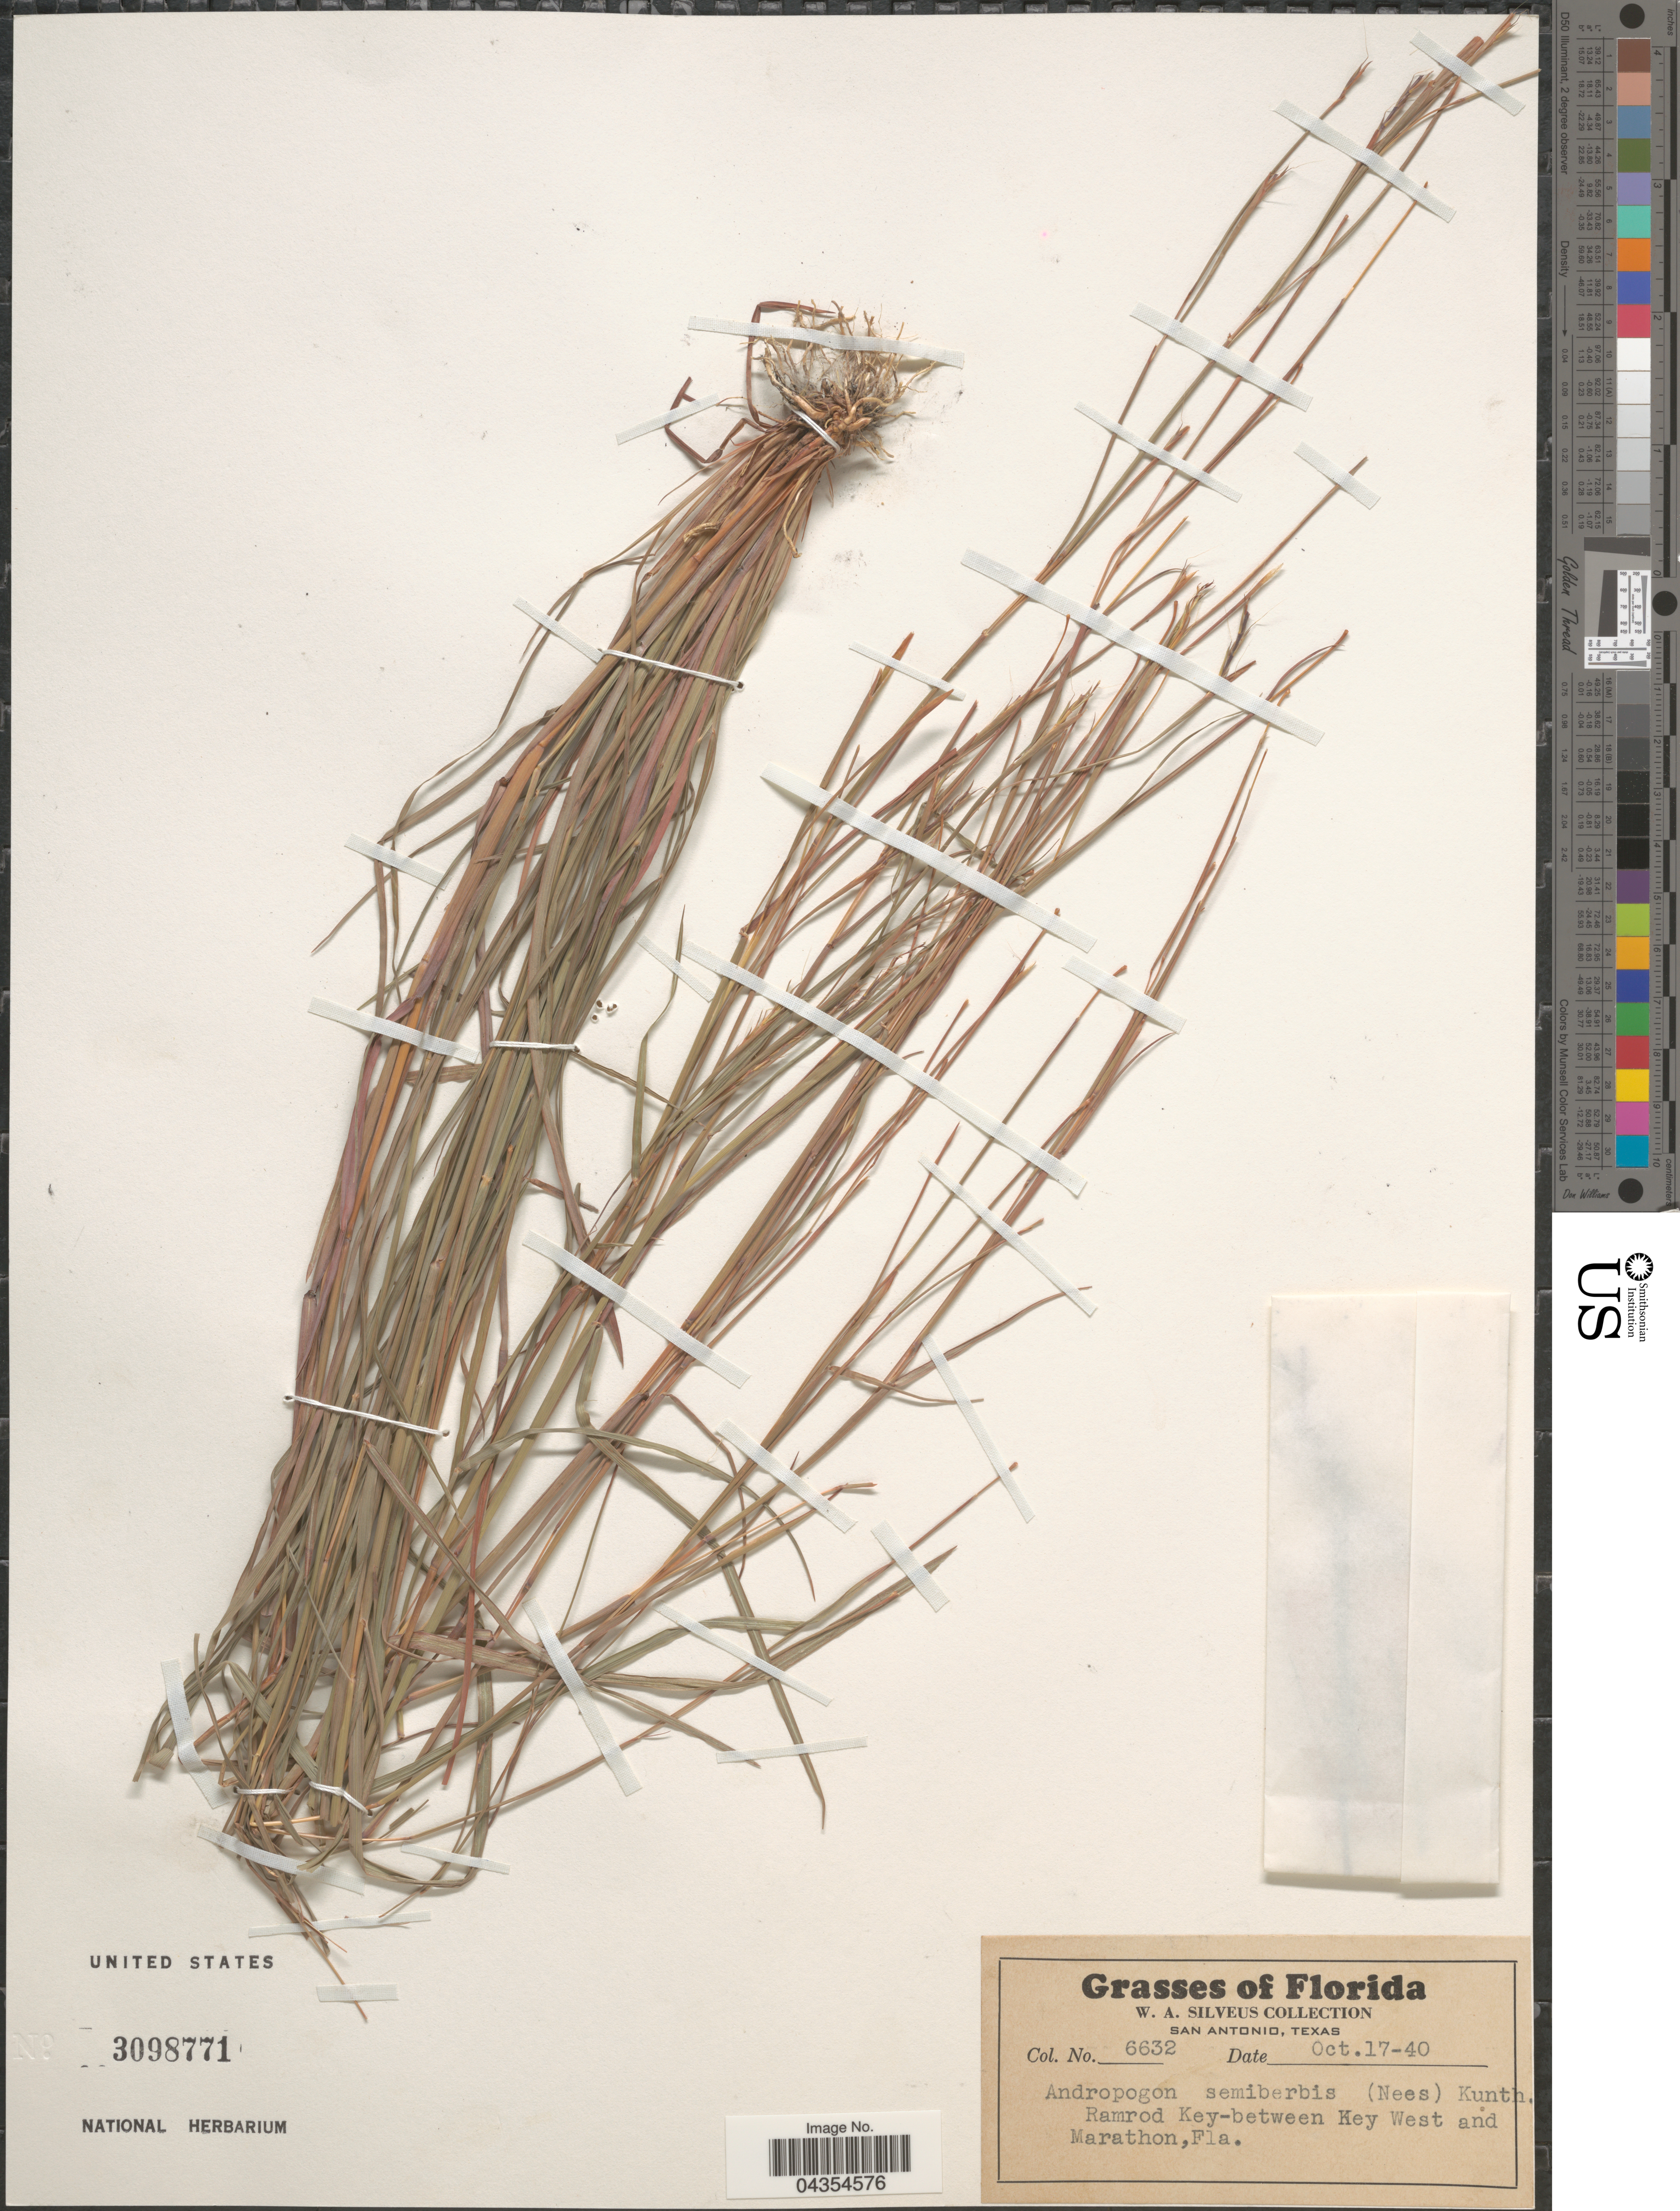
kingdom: Plantae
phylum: Tracheophyta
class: Liliopsida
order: Poales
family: Poaceae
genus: Schizachyrium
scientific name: Schizachyrium sanguineum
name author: (Retz.) Alston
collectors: W. Silveus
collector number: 6632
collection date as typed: Transcribed d/m/y: 17/10/40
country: United States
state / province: Florida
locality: Ramrod Key-between Key West and Marathon.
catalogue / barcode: US 3098771